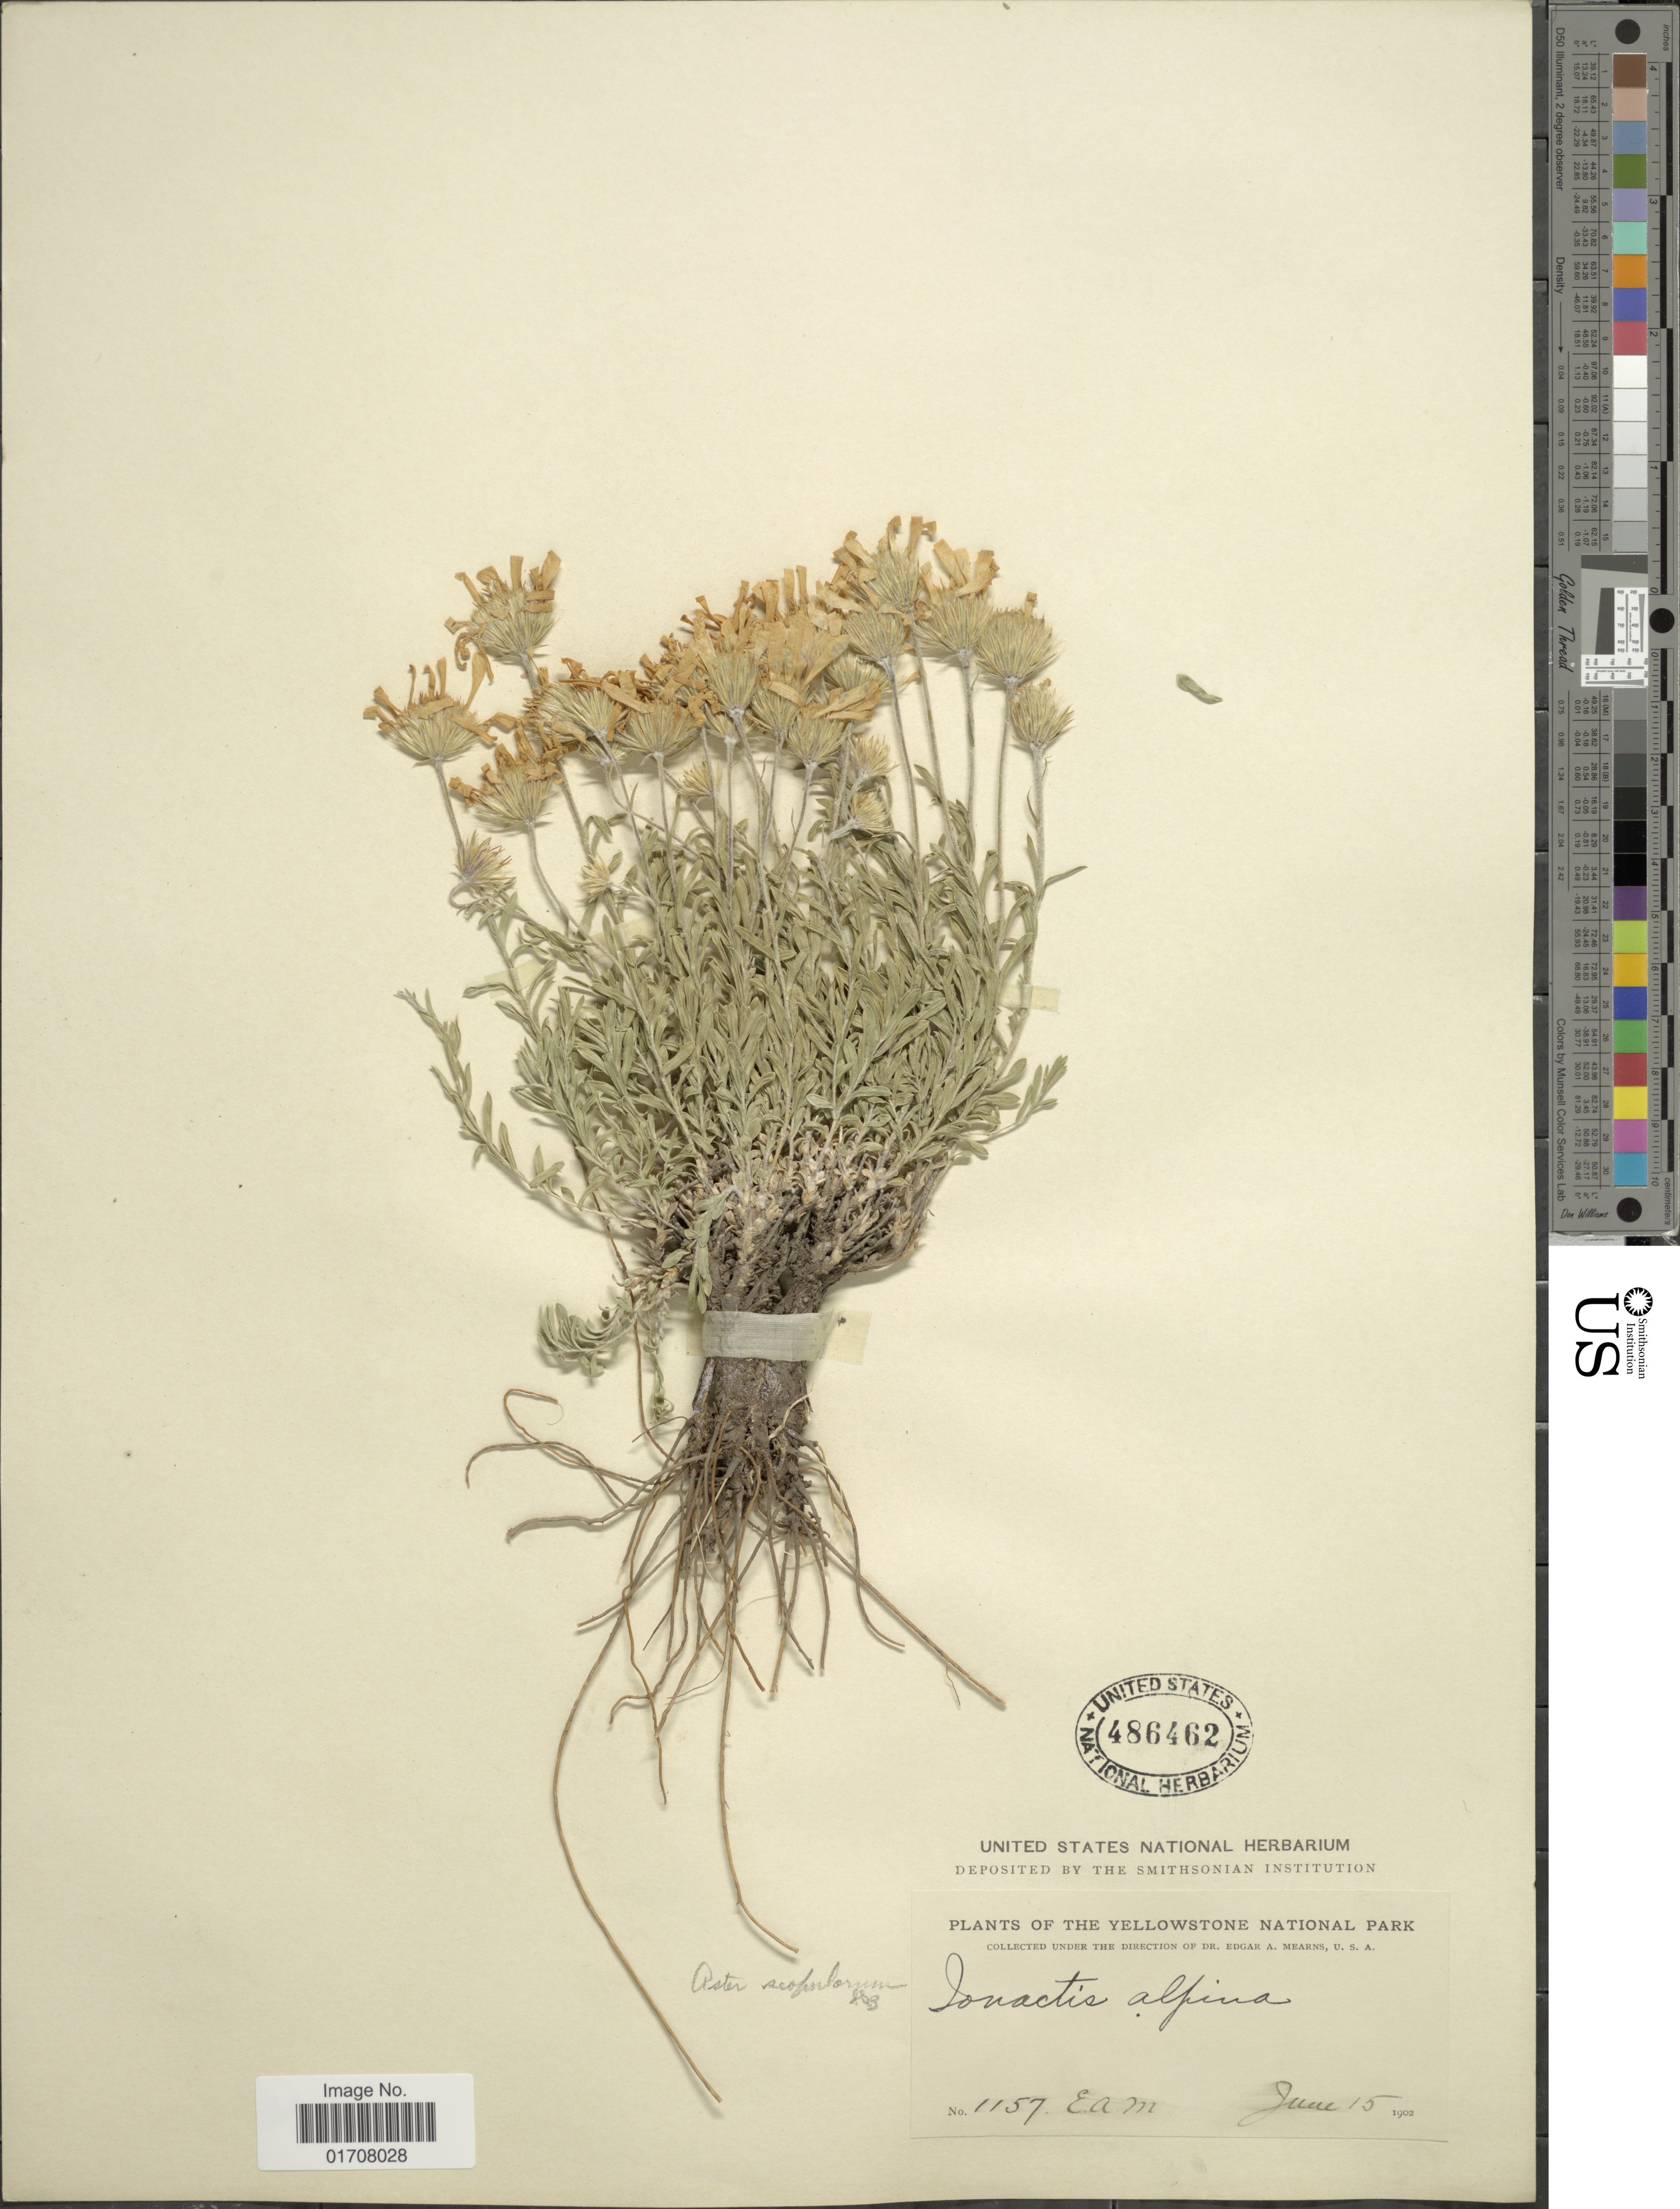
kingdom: Plantae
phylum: Tracheophyta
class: Magnoliopsida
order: Asterales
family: Asteraceae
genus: Ionactis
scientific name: Ionactis alpina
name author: (Nutt.) Greene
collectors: E. A. Mearns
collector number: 1157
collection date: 1902-06-15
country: United States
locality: The Yellowstone National Park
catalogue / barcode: US 486462